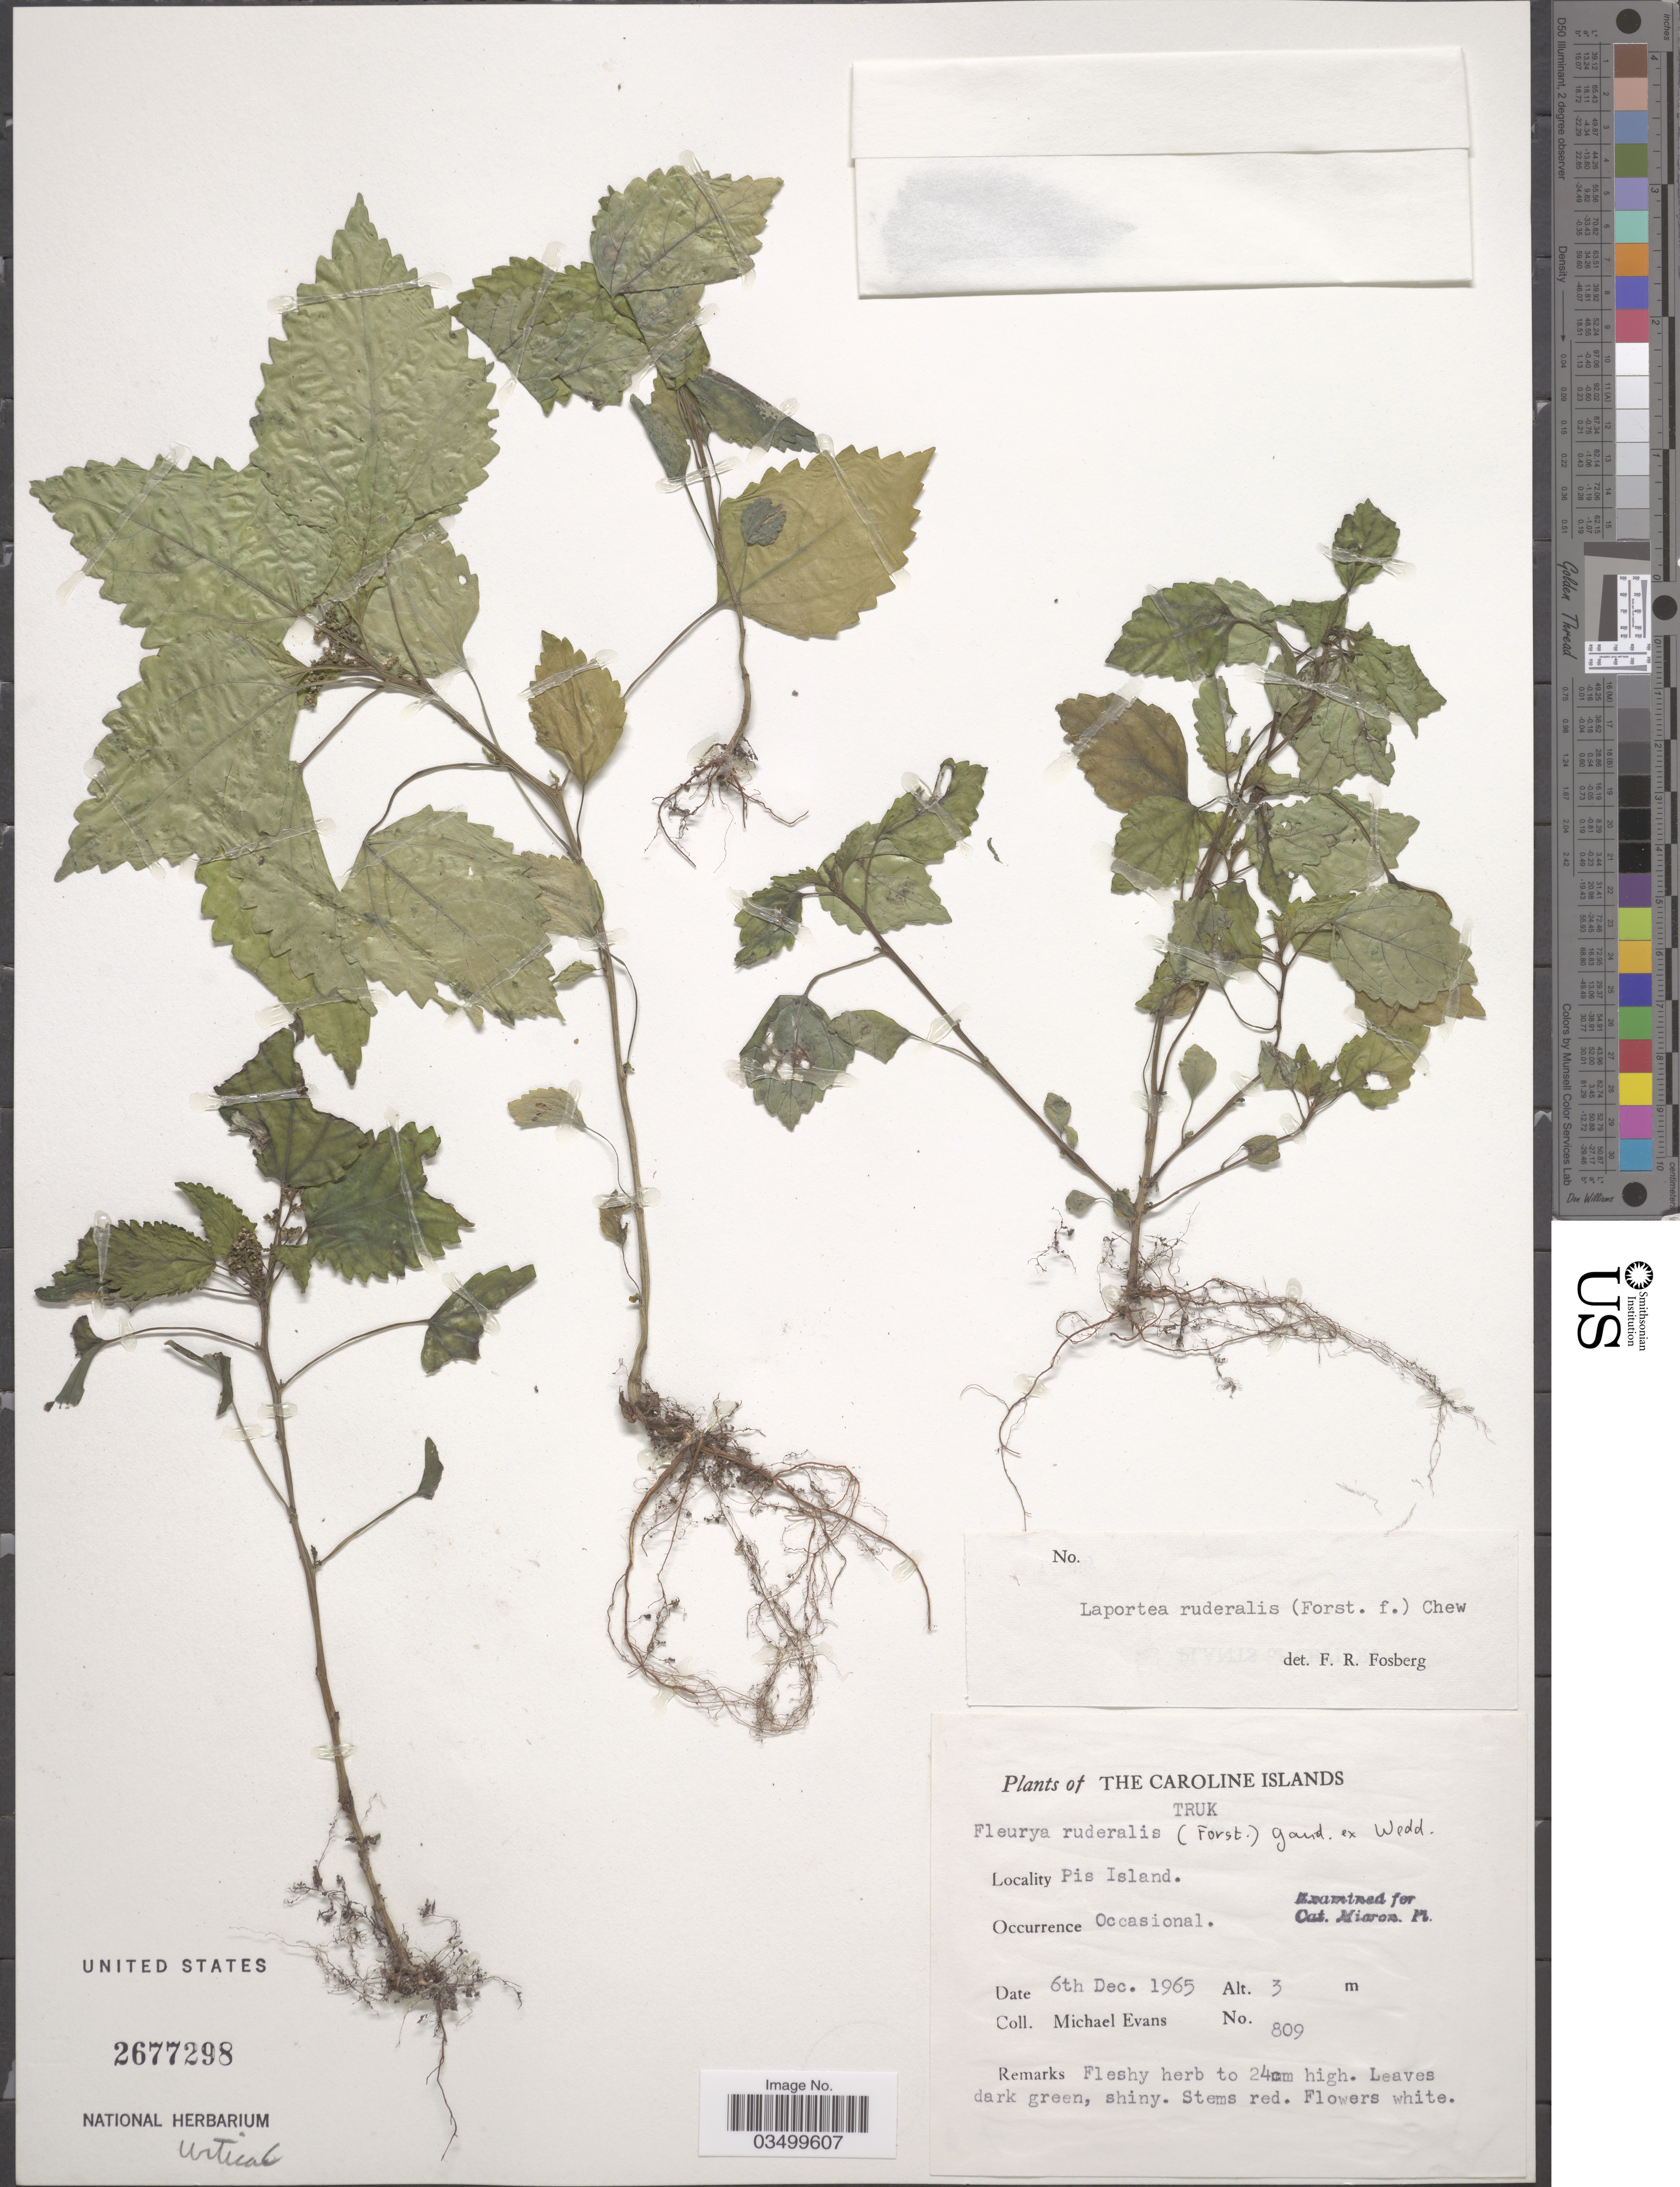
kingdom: Plantae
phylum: Tracheophyta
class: Magnoliopsida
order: Rosales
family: Urticaceae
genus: Laportea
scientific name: Laportea ruderalis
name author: (G. Forst.) Chew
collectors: M. Evans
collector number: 809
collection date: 1965-12-06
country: Micronesia, Federated States of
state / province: Truk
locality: Caroline Islands. Pis Island.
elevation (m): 3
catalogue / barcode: US 2677298